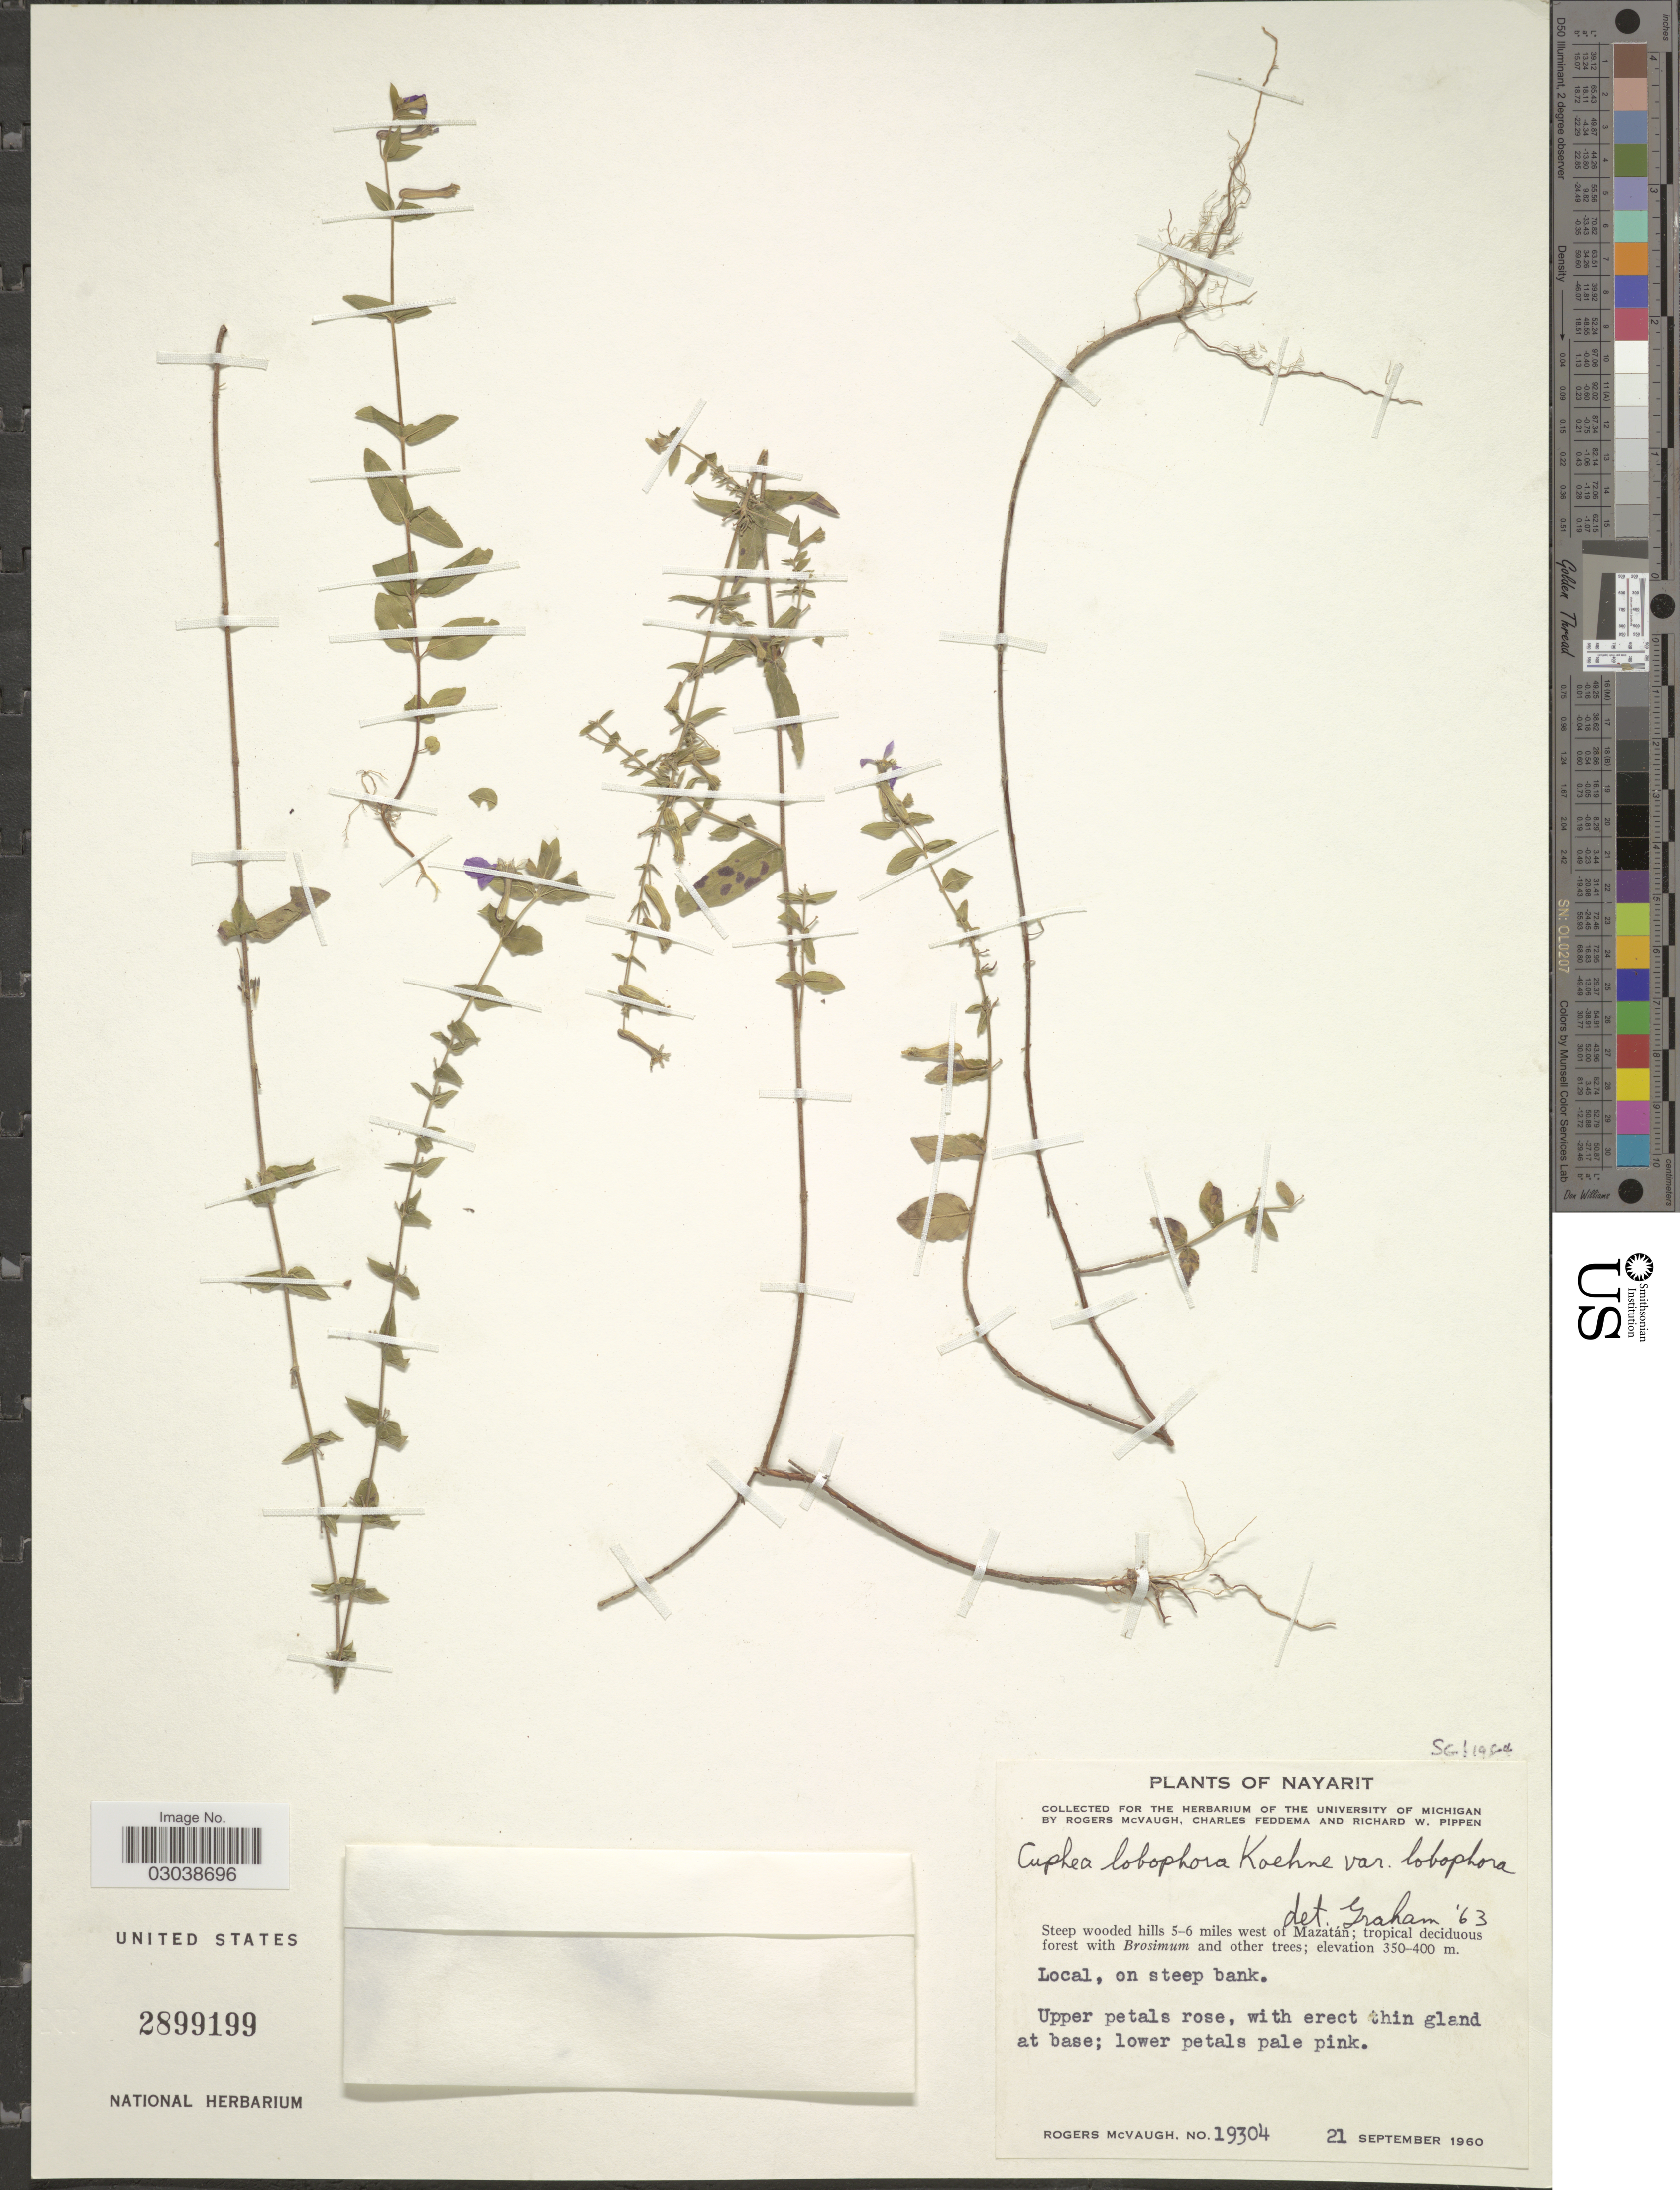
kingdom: Plantae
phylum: Tracheophyta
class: Magnoliopsida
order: Myrtales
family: Lythraceae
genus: Cuphea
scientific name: Cuphea lobophora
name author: Koehne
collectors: R. McVaugh, C. Feddema & R. W. Pippen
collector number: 19304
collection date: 1960-09-21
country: Mexico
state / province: Nayarit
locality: Steep wooded hills 5-6 miles west of Mazatán: tropical deciduous forest.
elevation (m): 350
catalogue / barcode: US 2899199